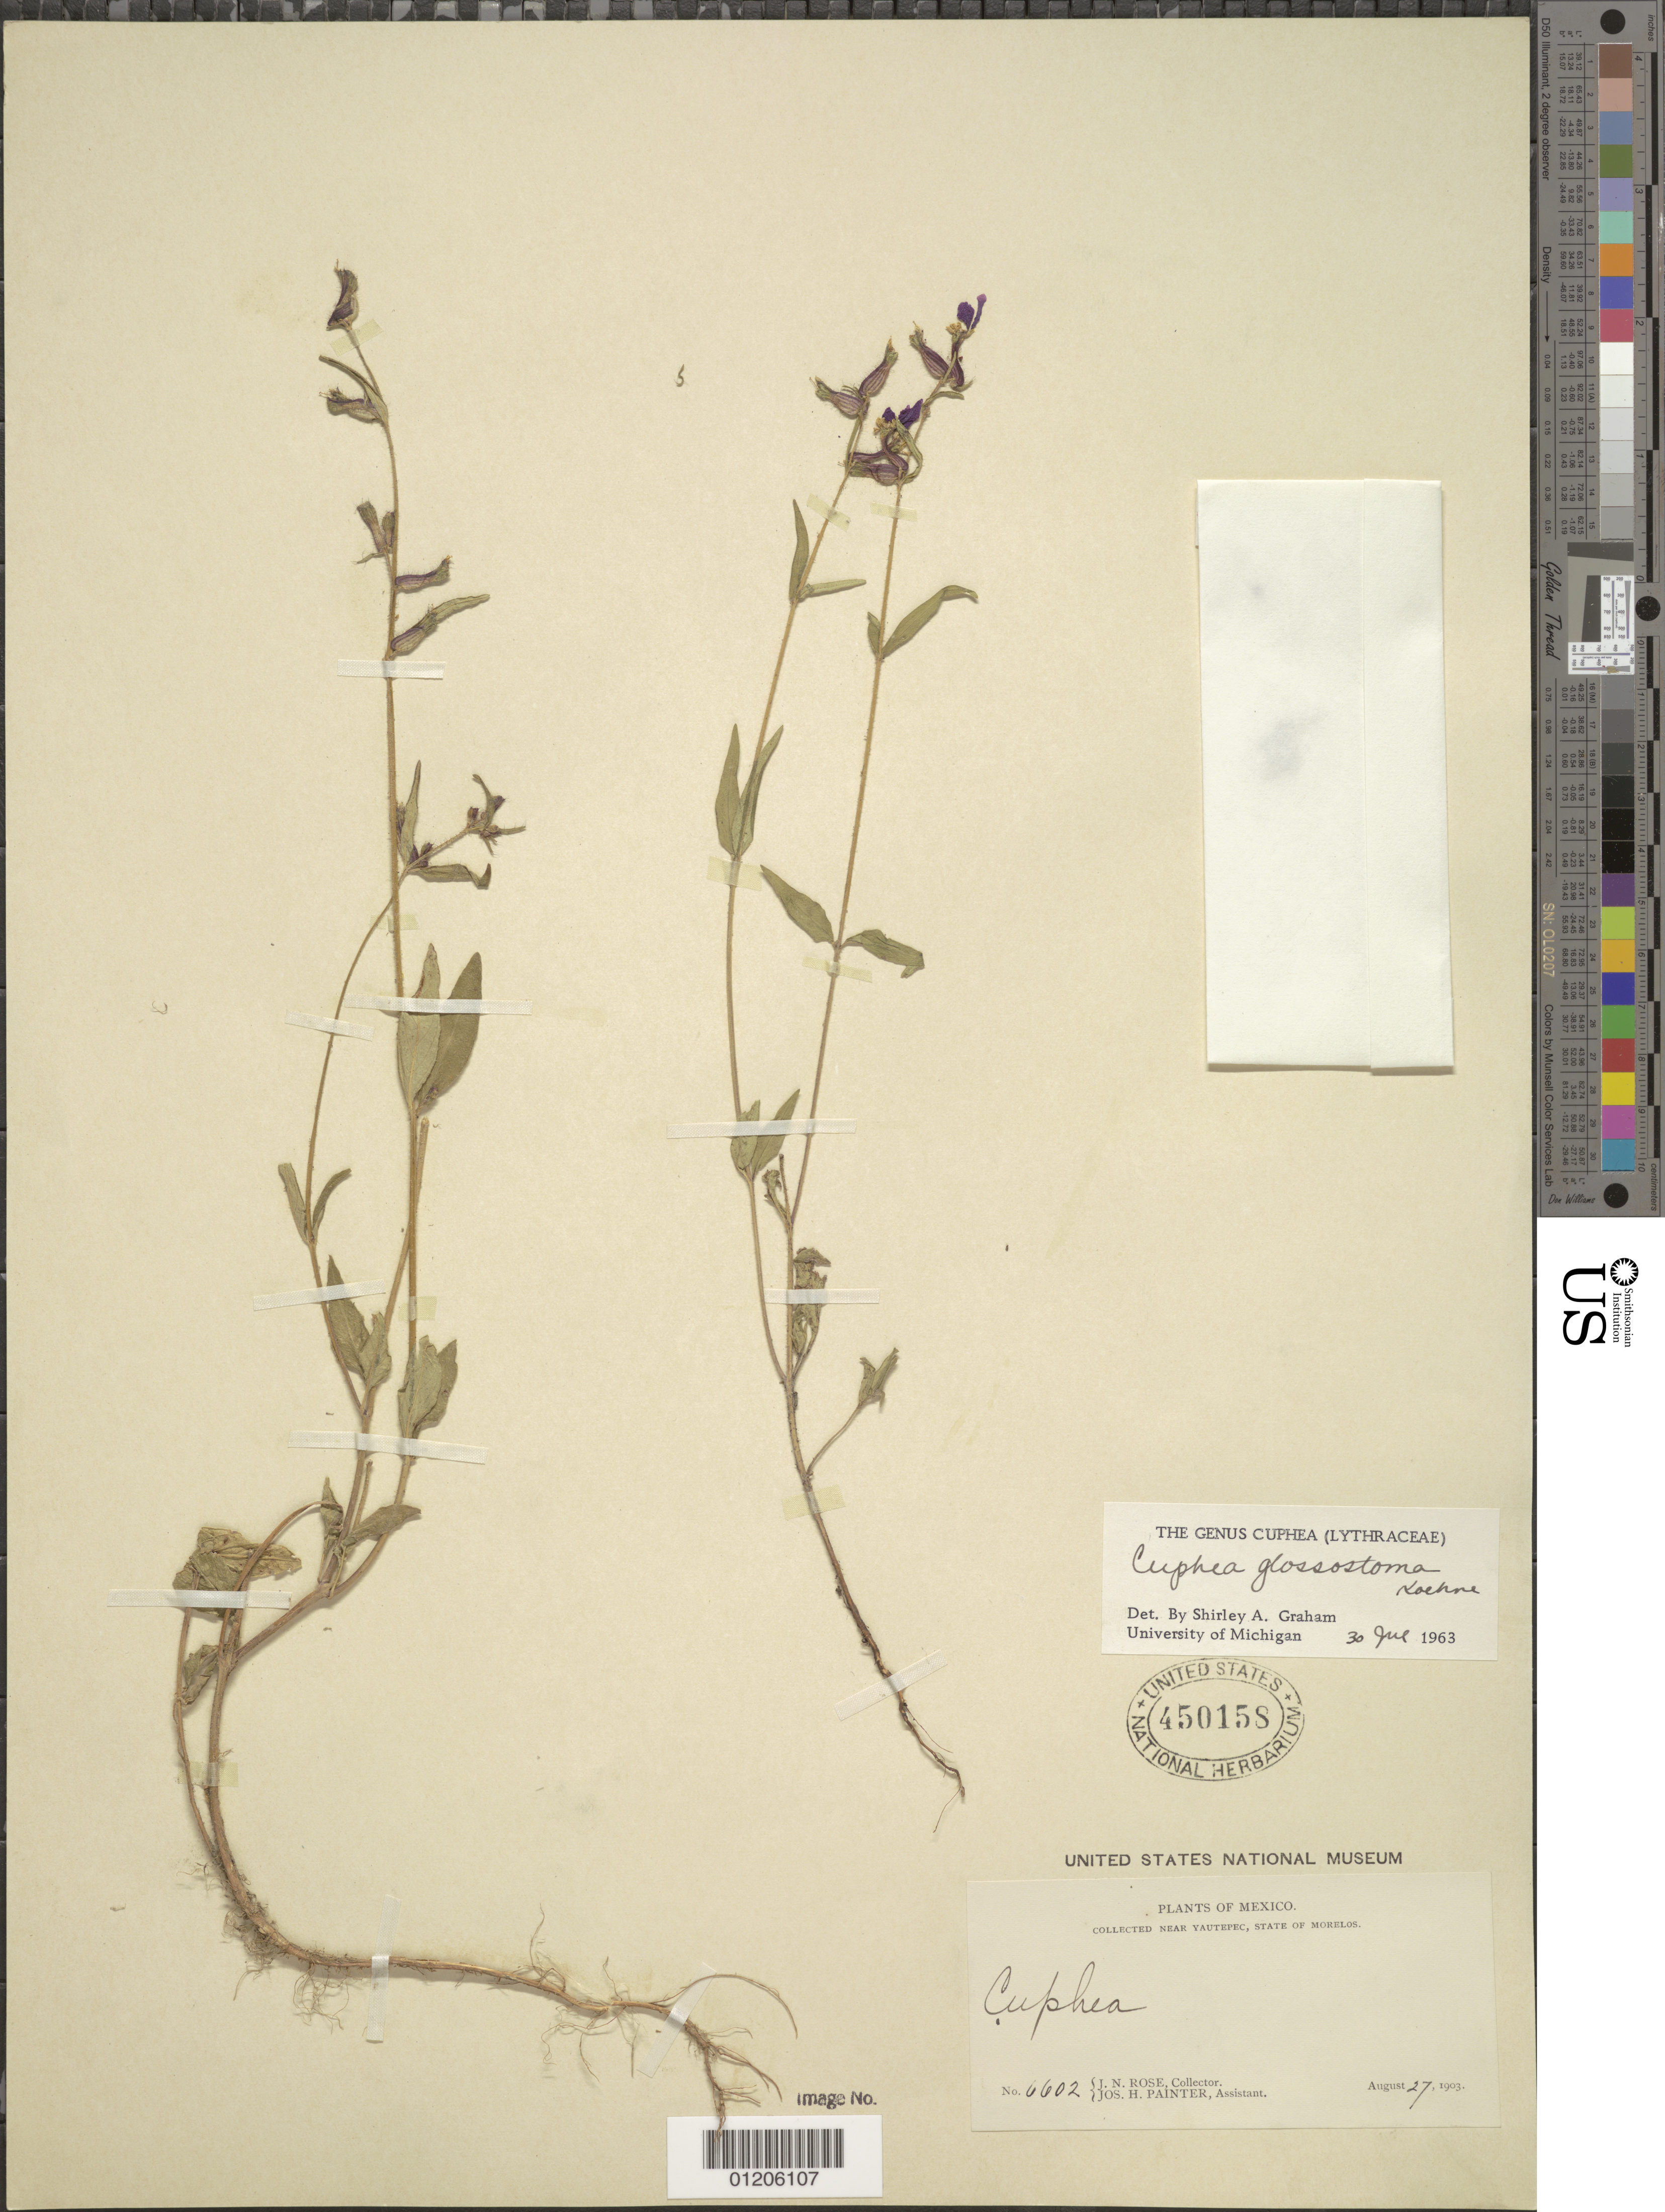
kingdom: Plantae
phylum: Tracheophyta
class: Magnoliopsida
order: Myrtales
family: Lythraceae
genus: Cuphea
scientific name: Cuphea glossostoma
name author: Koehne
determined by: Graham, Shirley Ann Tousch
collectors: J. N. Rose & J. H. Painter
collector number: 6602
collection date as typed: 27 Aug 1903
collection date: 1903-08-27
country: Mexico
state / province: Morelos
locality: Near Yautepec, State of Morelos.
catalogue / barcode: US 450158